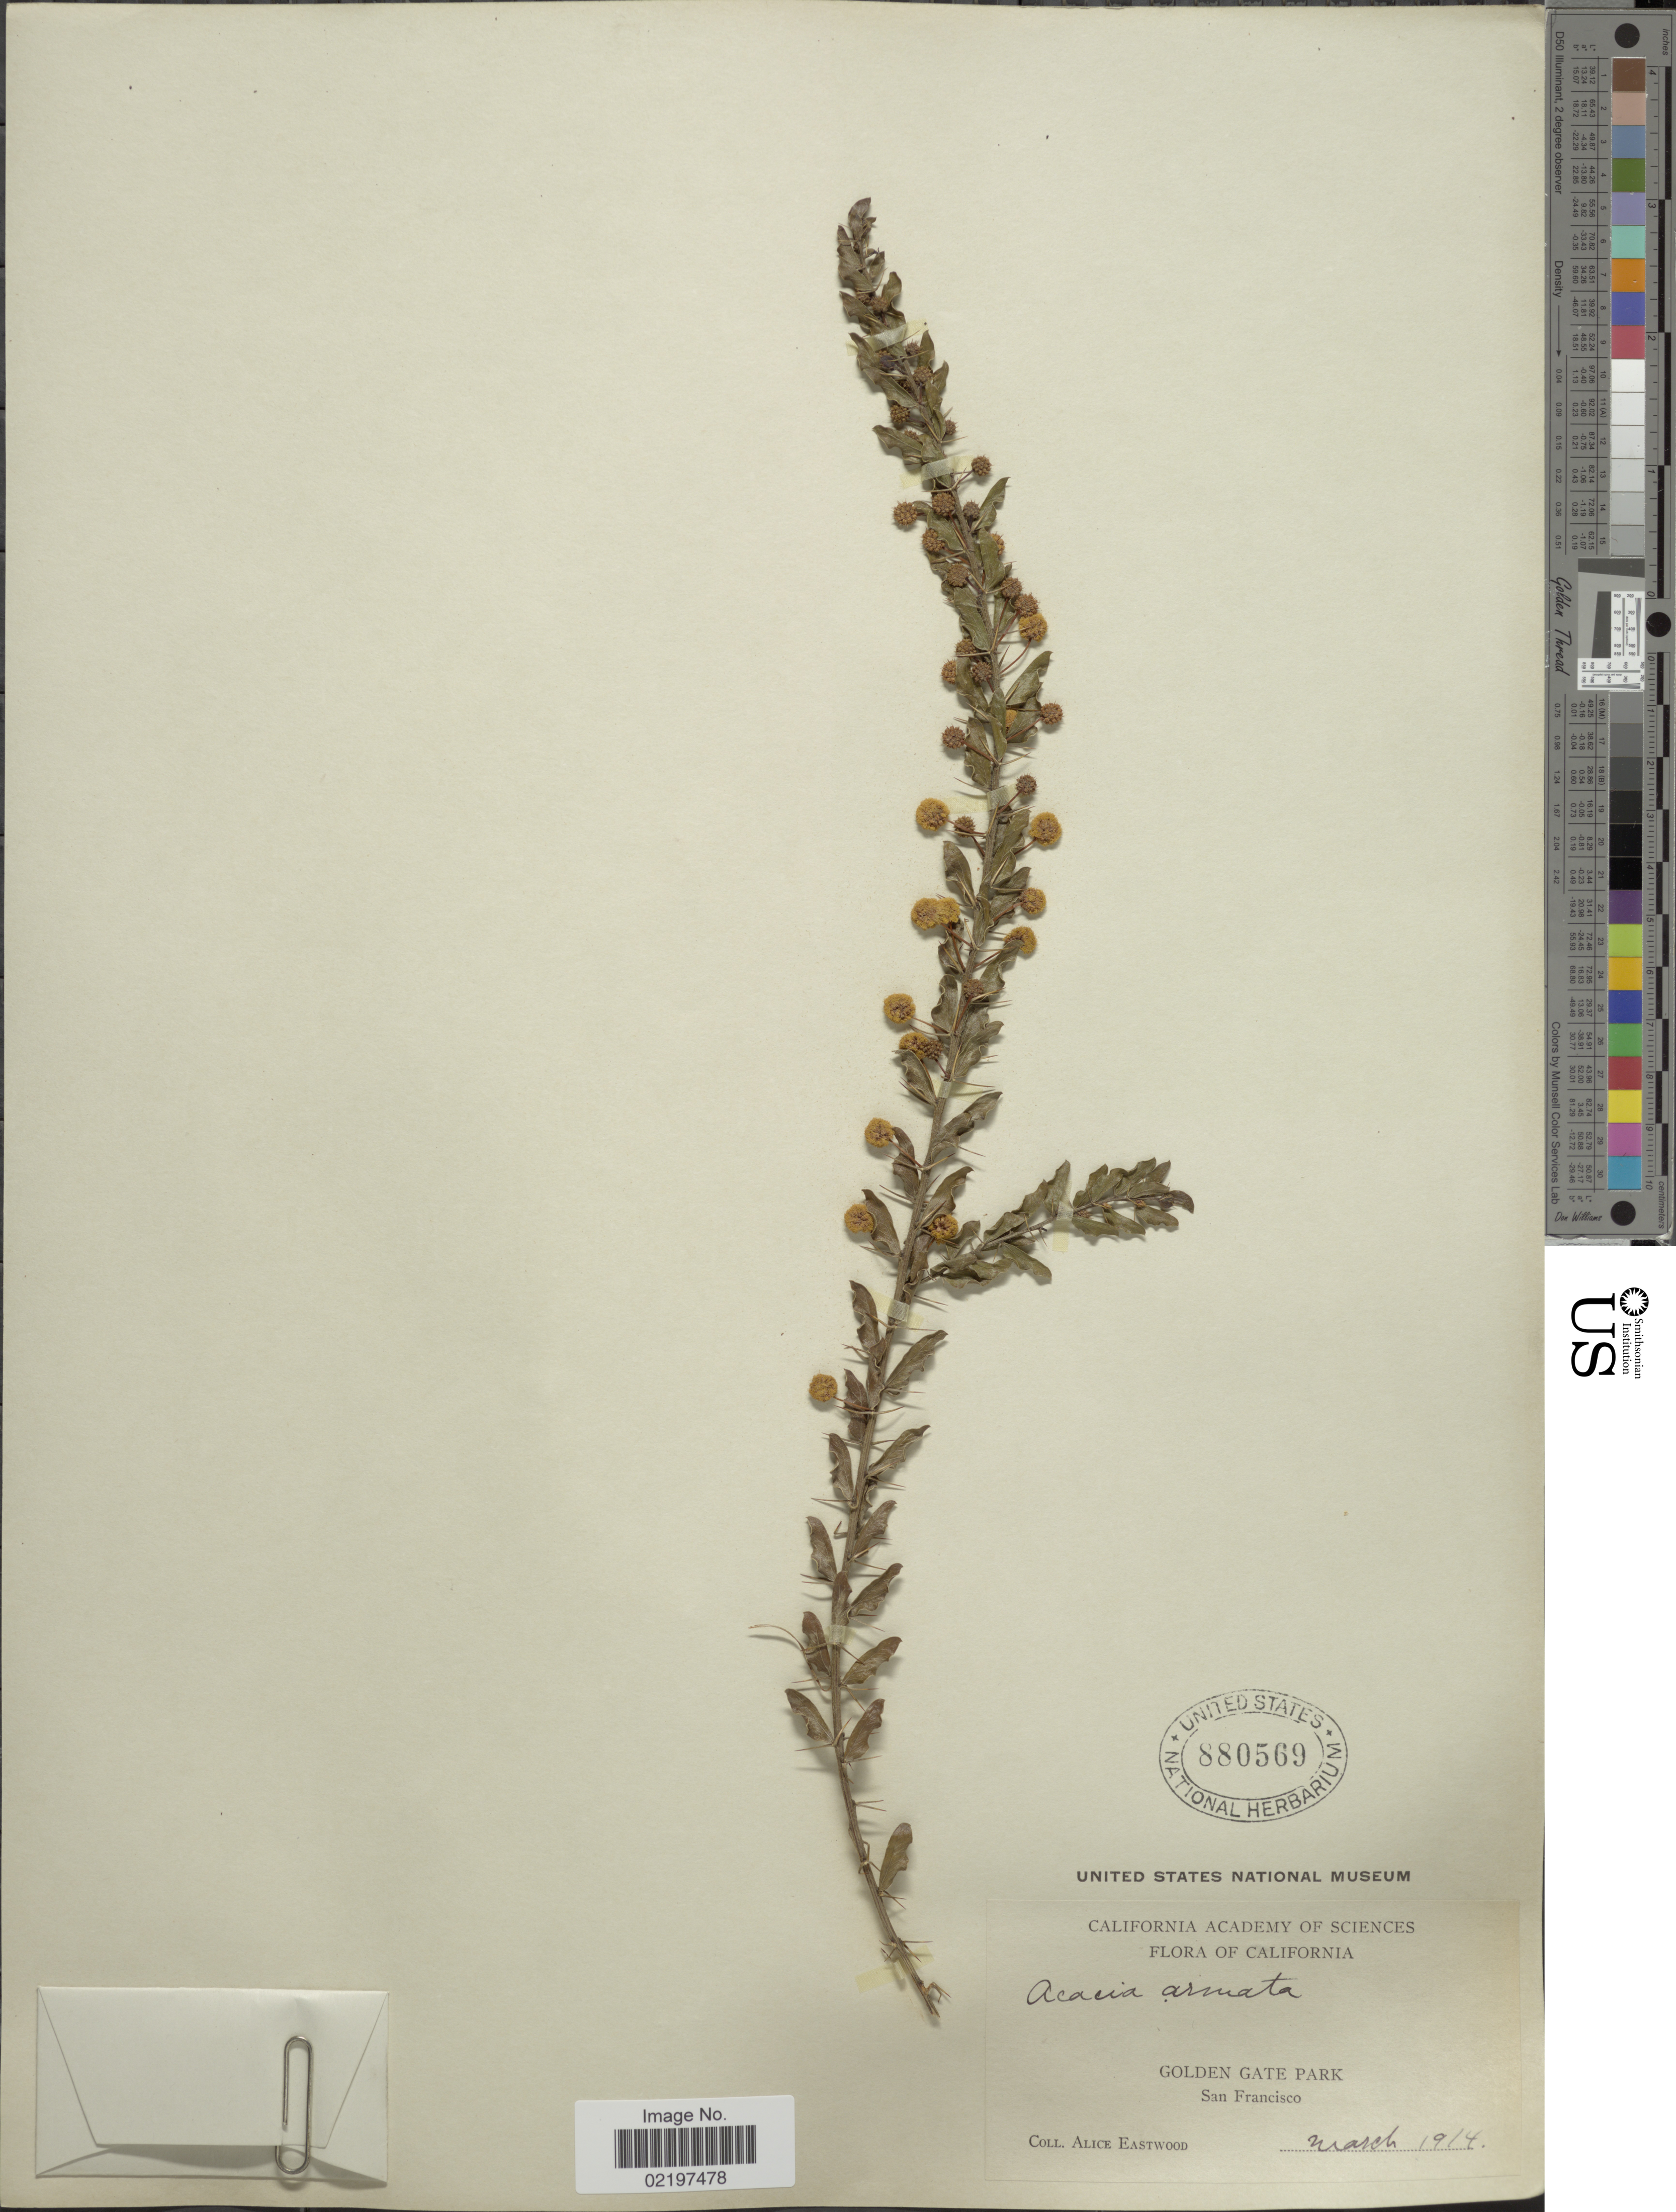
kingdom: Plantae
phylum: Tracheophyta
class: Magnoliopsida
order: Fabales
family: Fabaceae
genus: Acacia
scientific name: Acacia armata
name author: R. Br.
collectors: A. Eastwood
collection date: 1914-03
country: United States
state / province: California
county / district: San Francisco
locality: Golden Gate Park, San Francisco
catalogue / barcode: US 880569